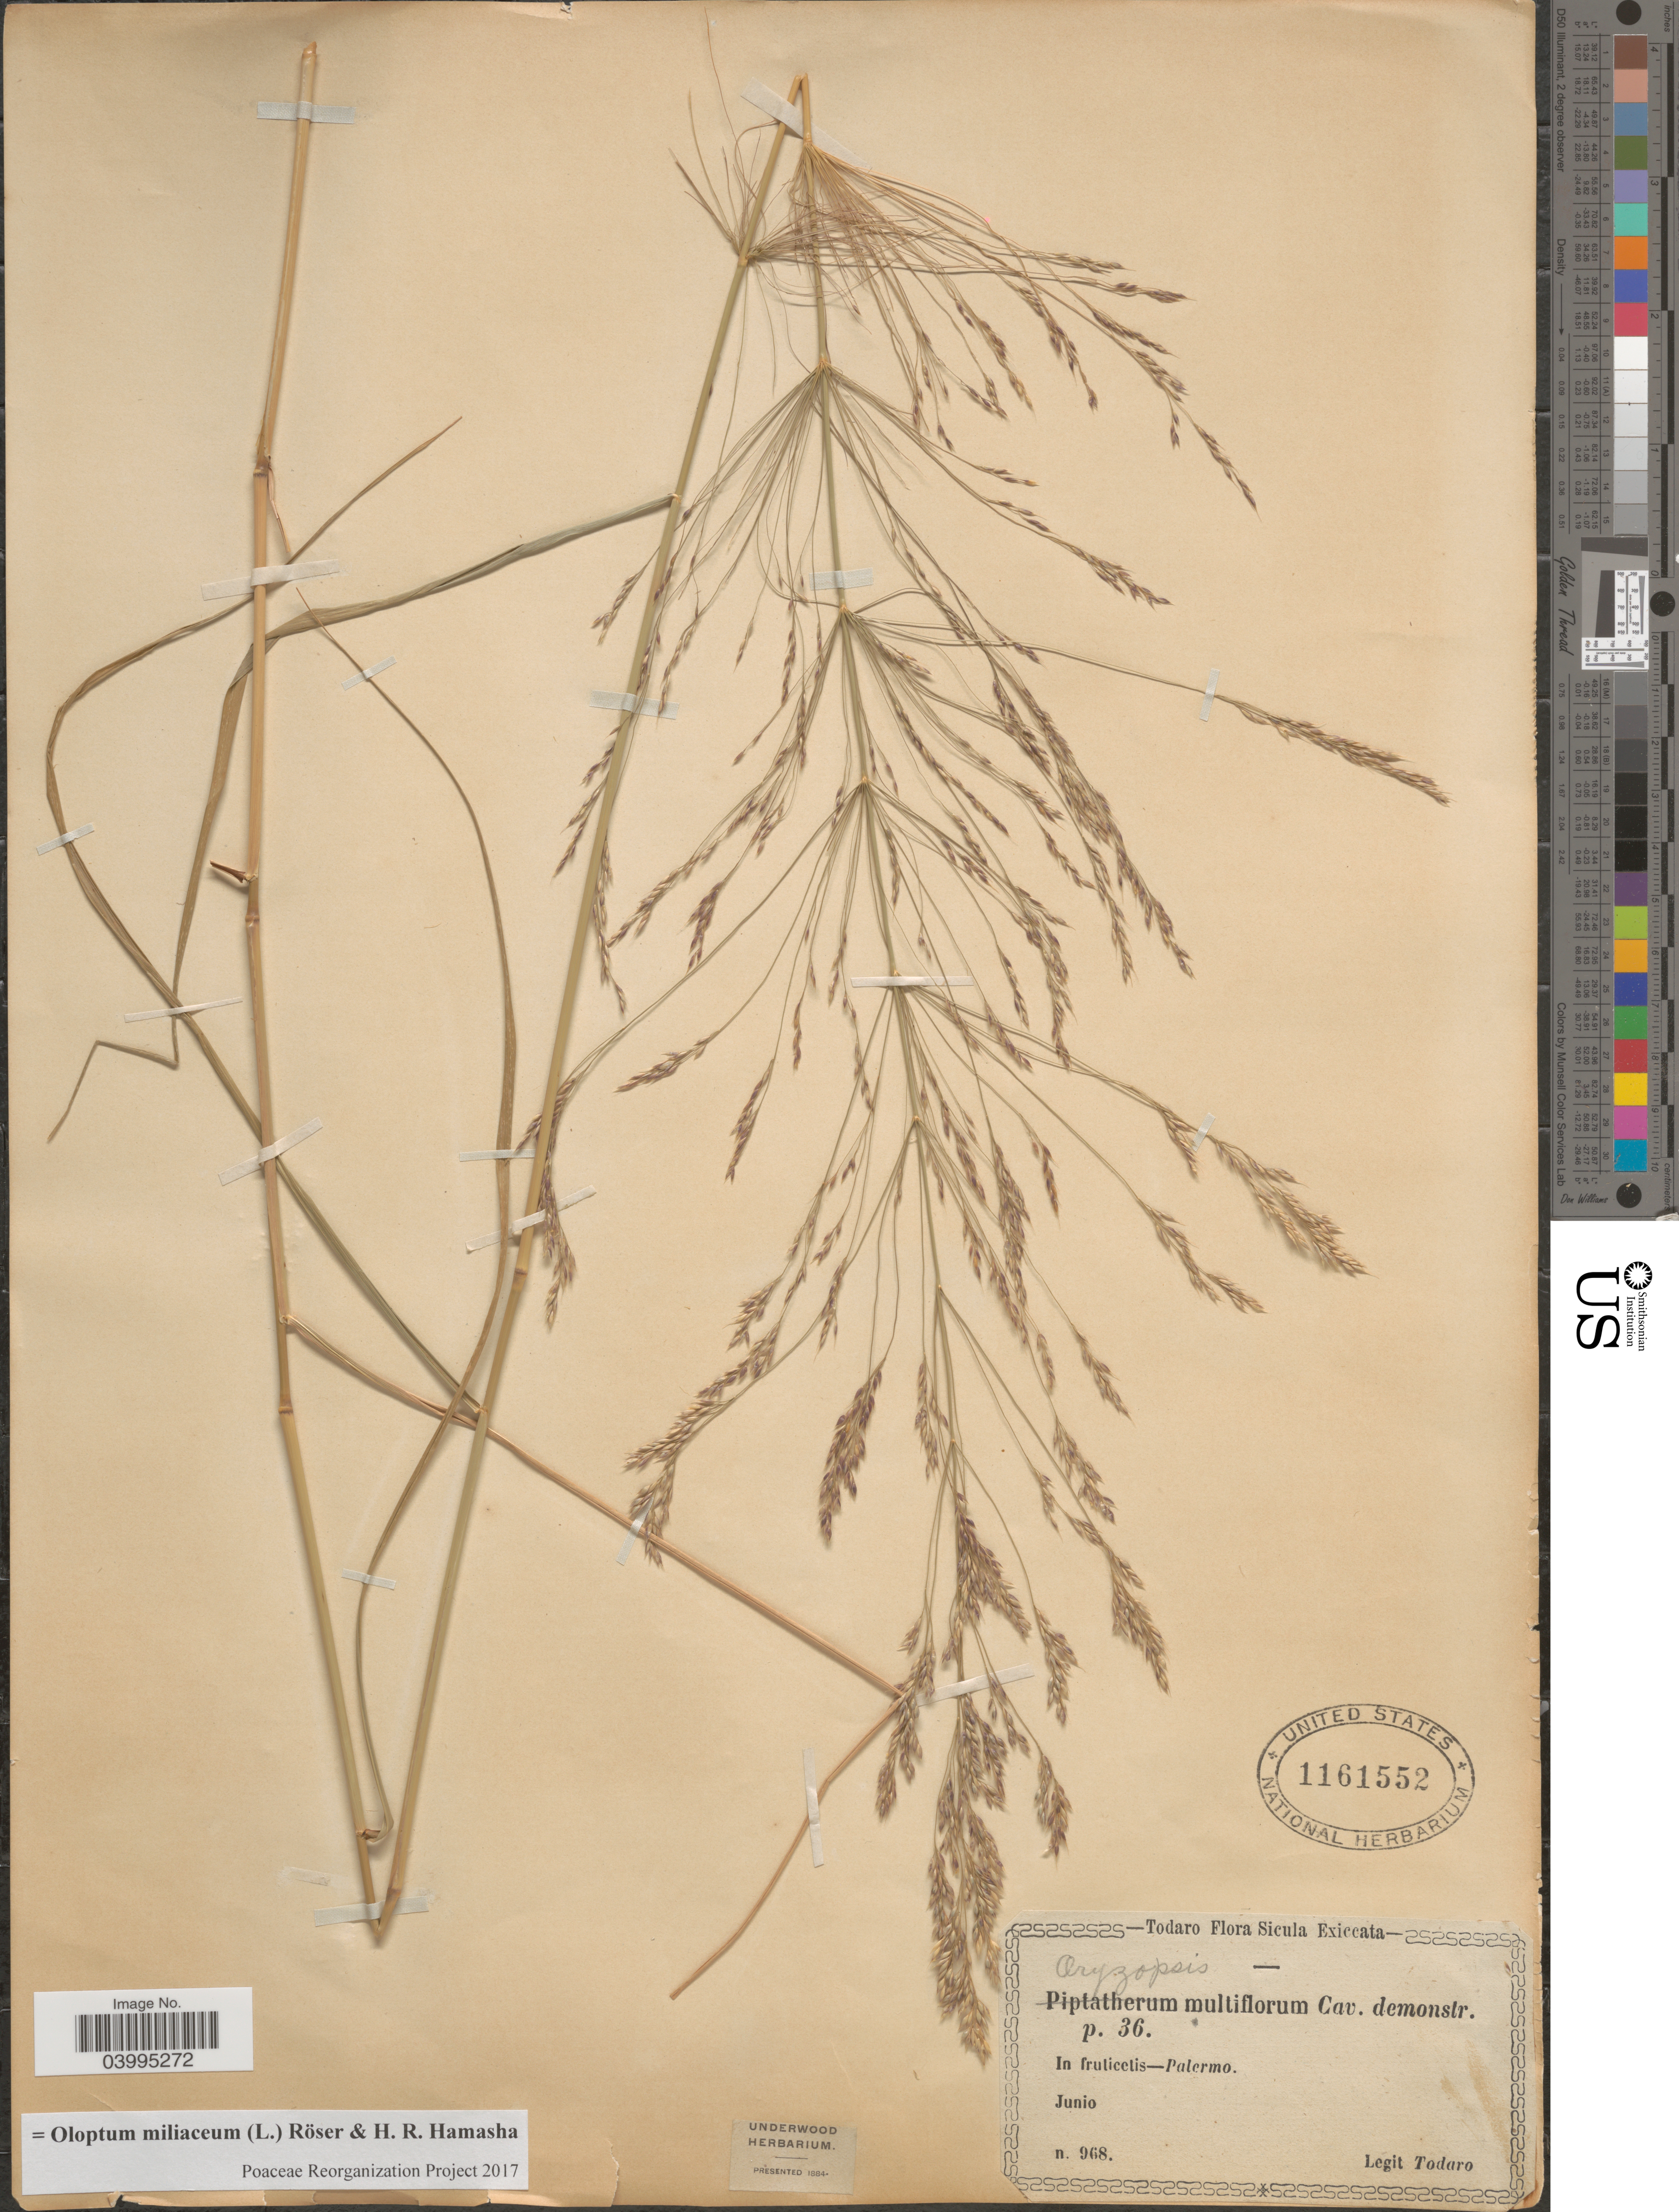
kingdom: Plantae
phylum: Tracheophyta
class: Liliopsida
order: Poales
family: Poaceae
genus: Oloptum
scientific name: Oloptum miliaceum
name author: Röser & H. R. Hamasha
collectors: Todaro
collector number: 968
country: Italy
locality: Sicula. In fruticetis- Palermo.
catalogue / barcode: US 1161552